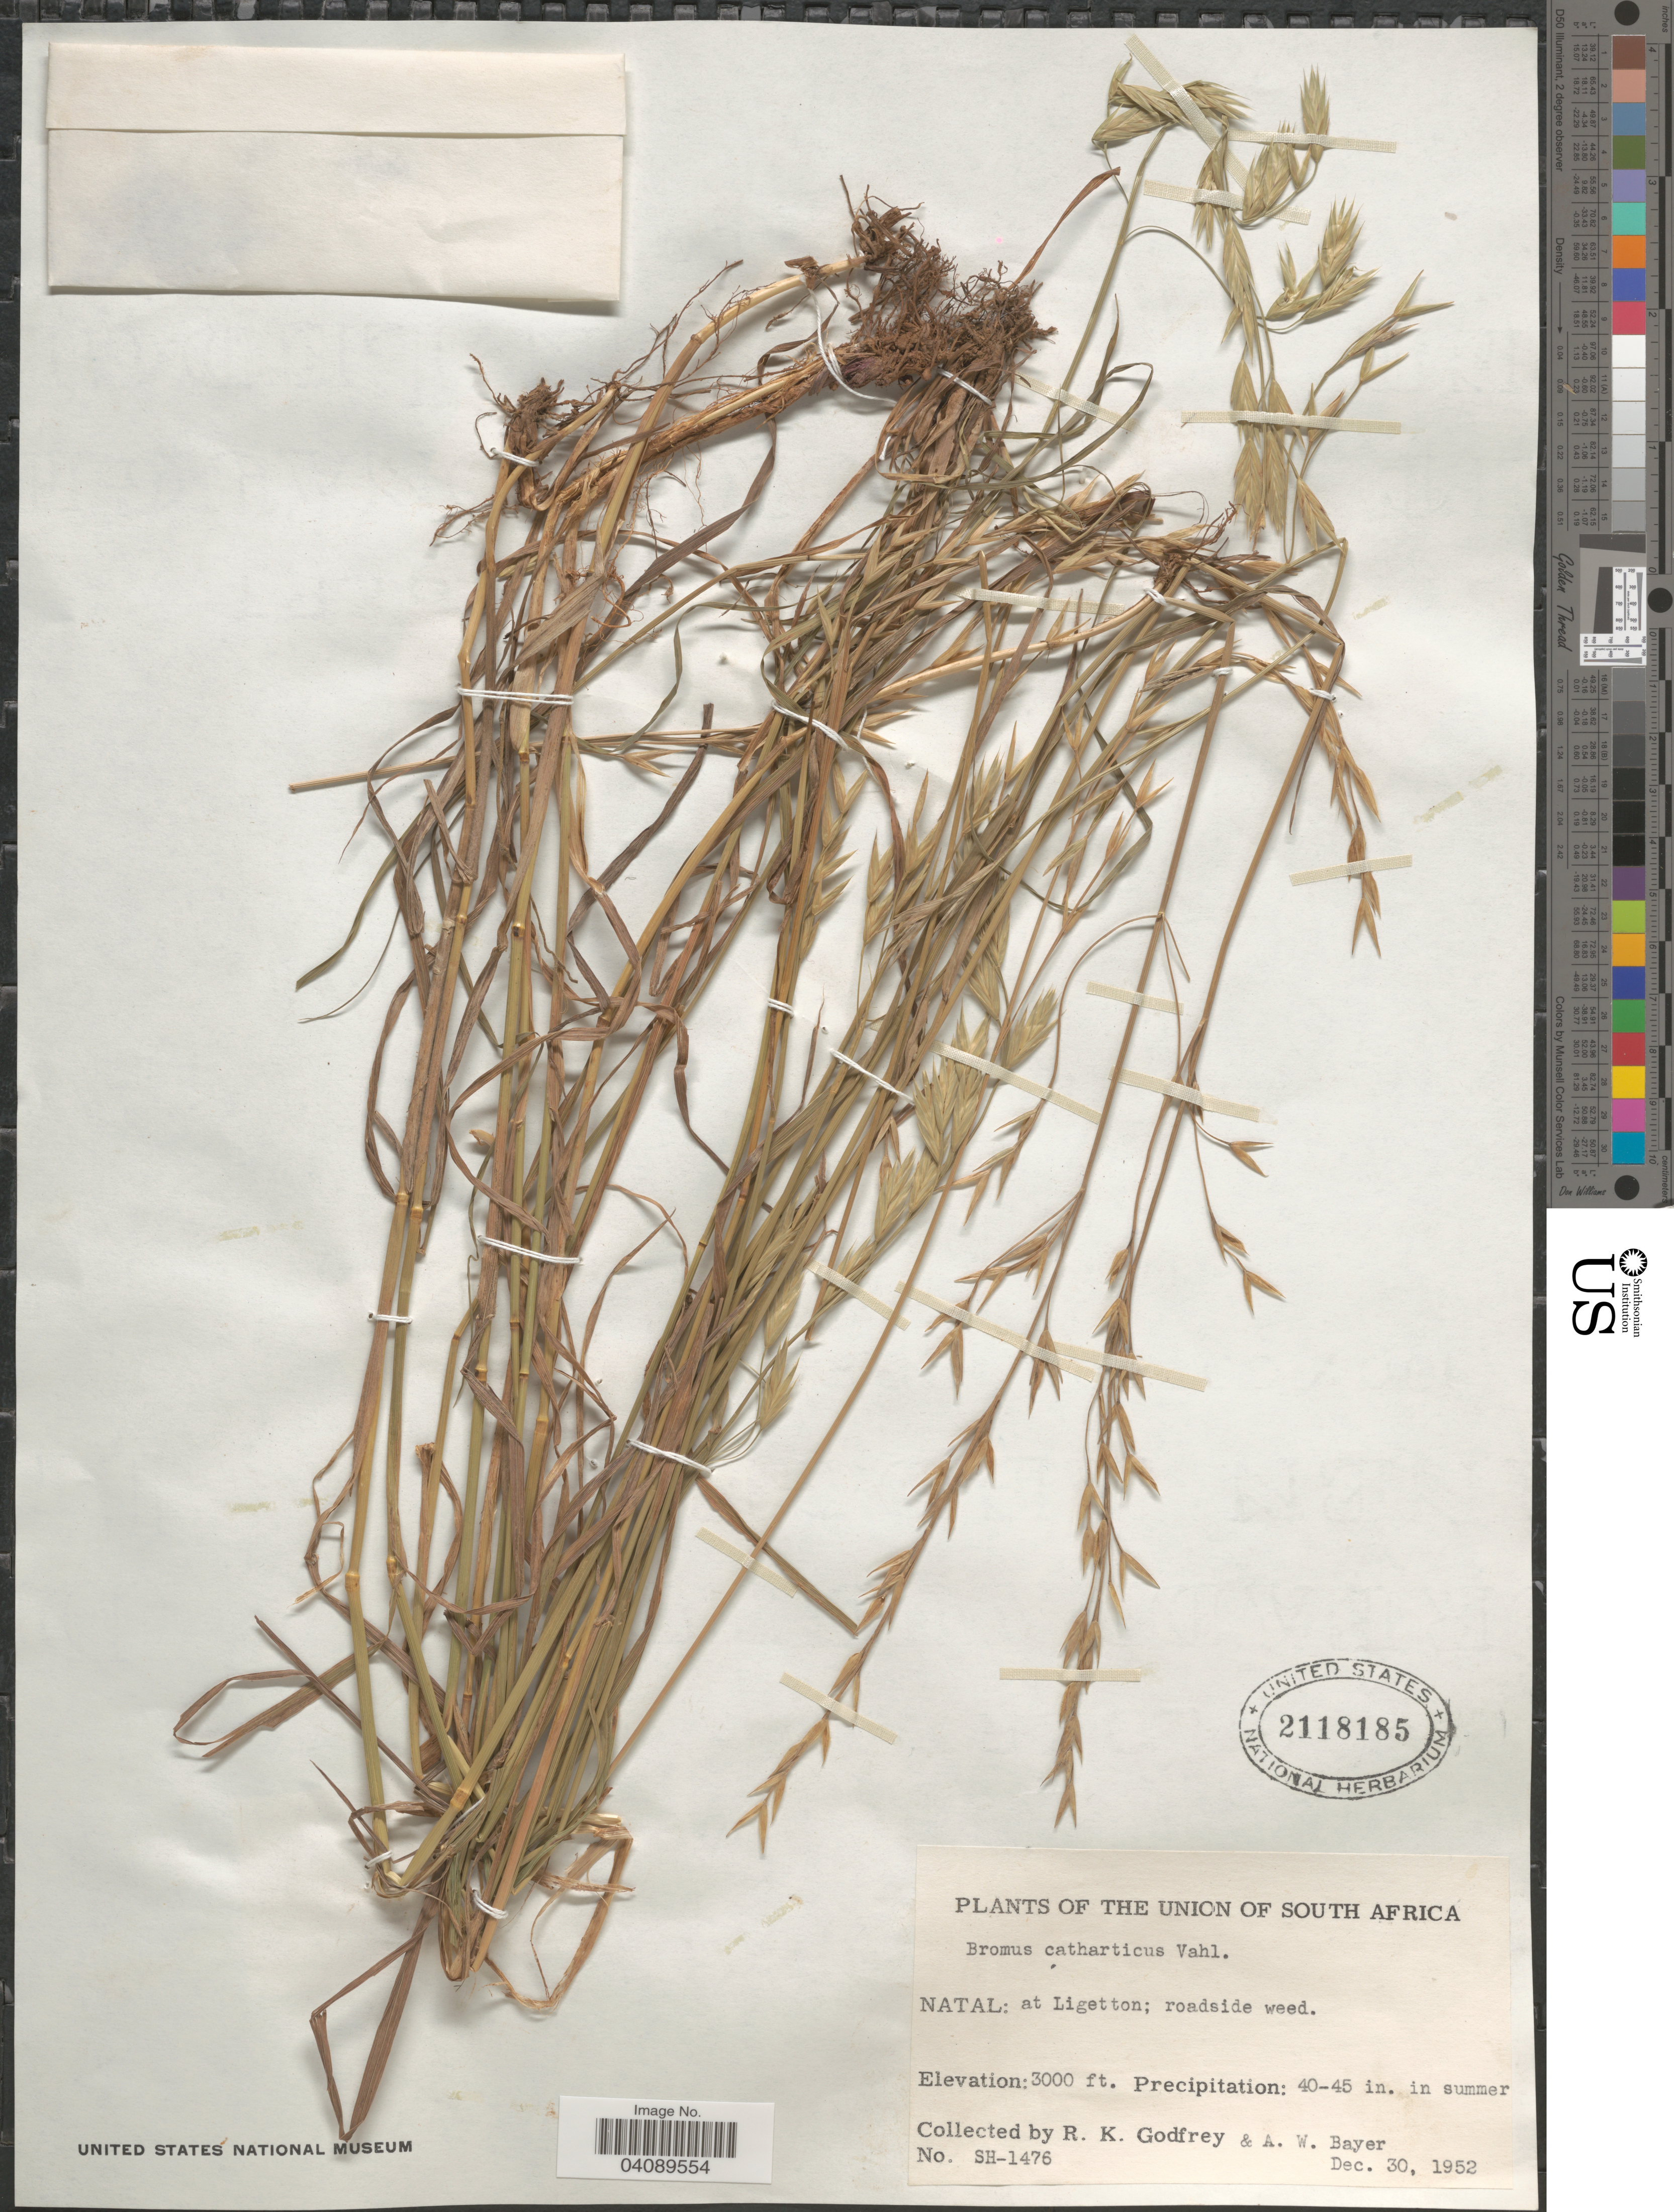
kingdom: Plantae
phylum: Tracheophyta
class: Liliopsida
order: Poales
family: Poaceae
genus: Bromus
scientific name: Bromus catharticus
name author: Vahl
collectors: R. K. Godfrey & A. Bayer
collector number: SH-1476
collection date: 1952-12-30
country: South Africa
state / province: KwaZulu-Natal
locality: Union of South Africa. Natal: at Ligetton; roadside weed.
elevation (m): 914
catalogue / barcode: US 2118185